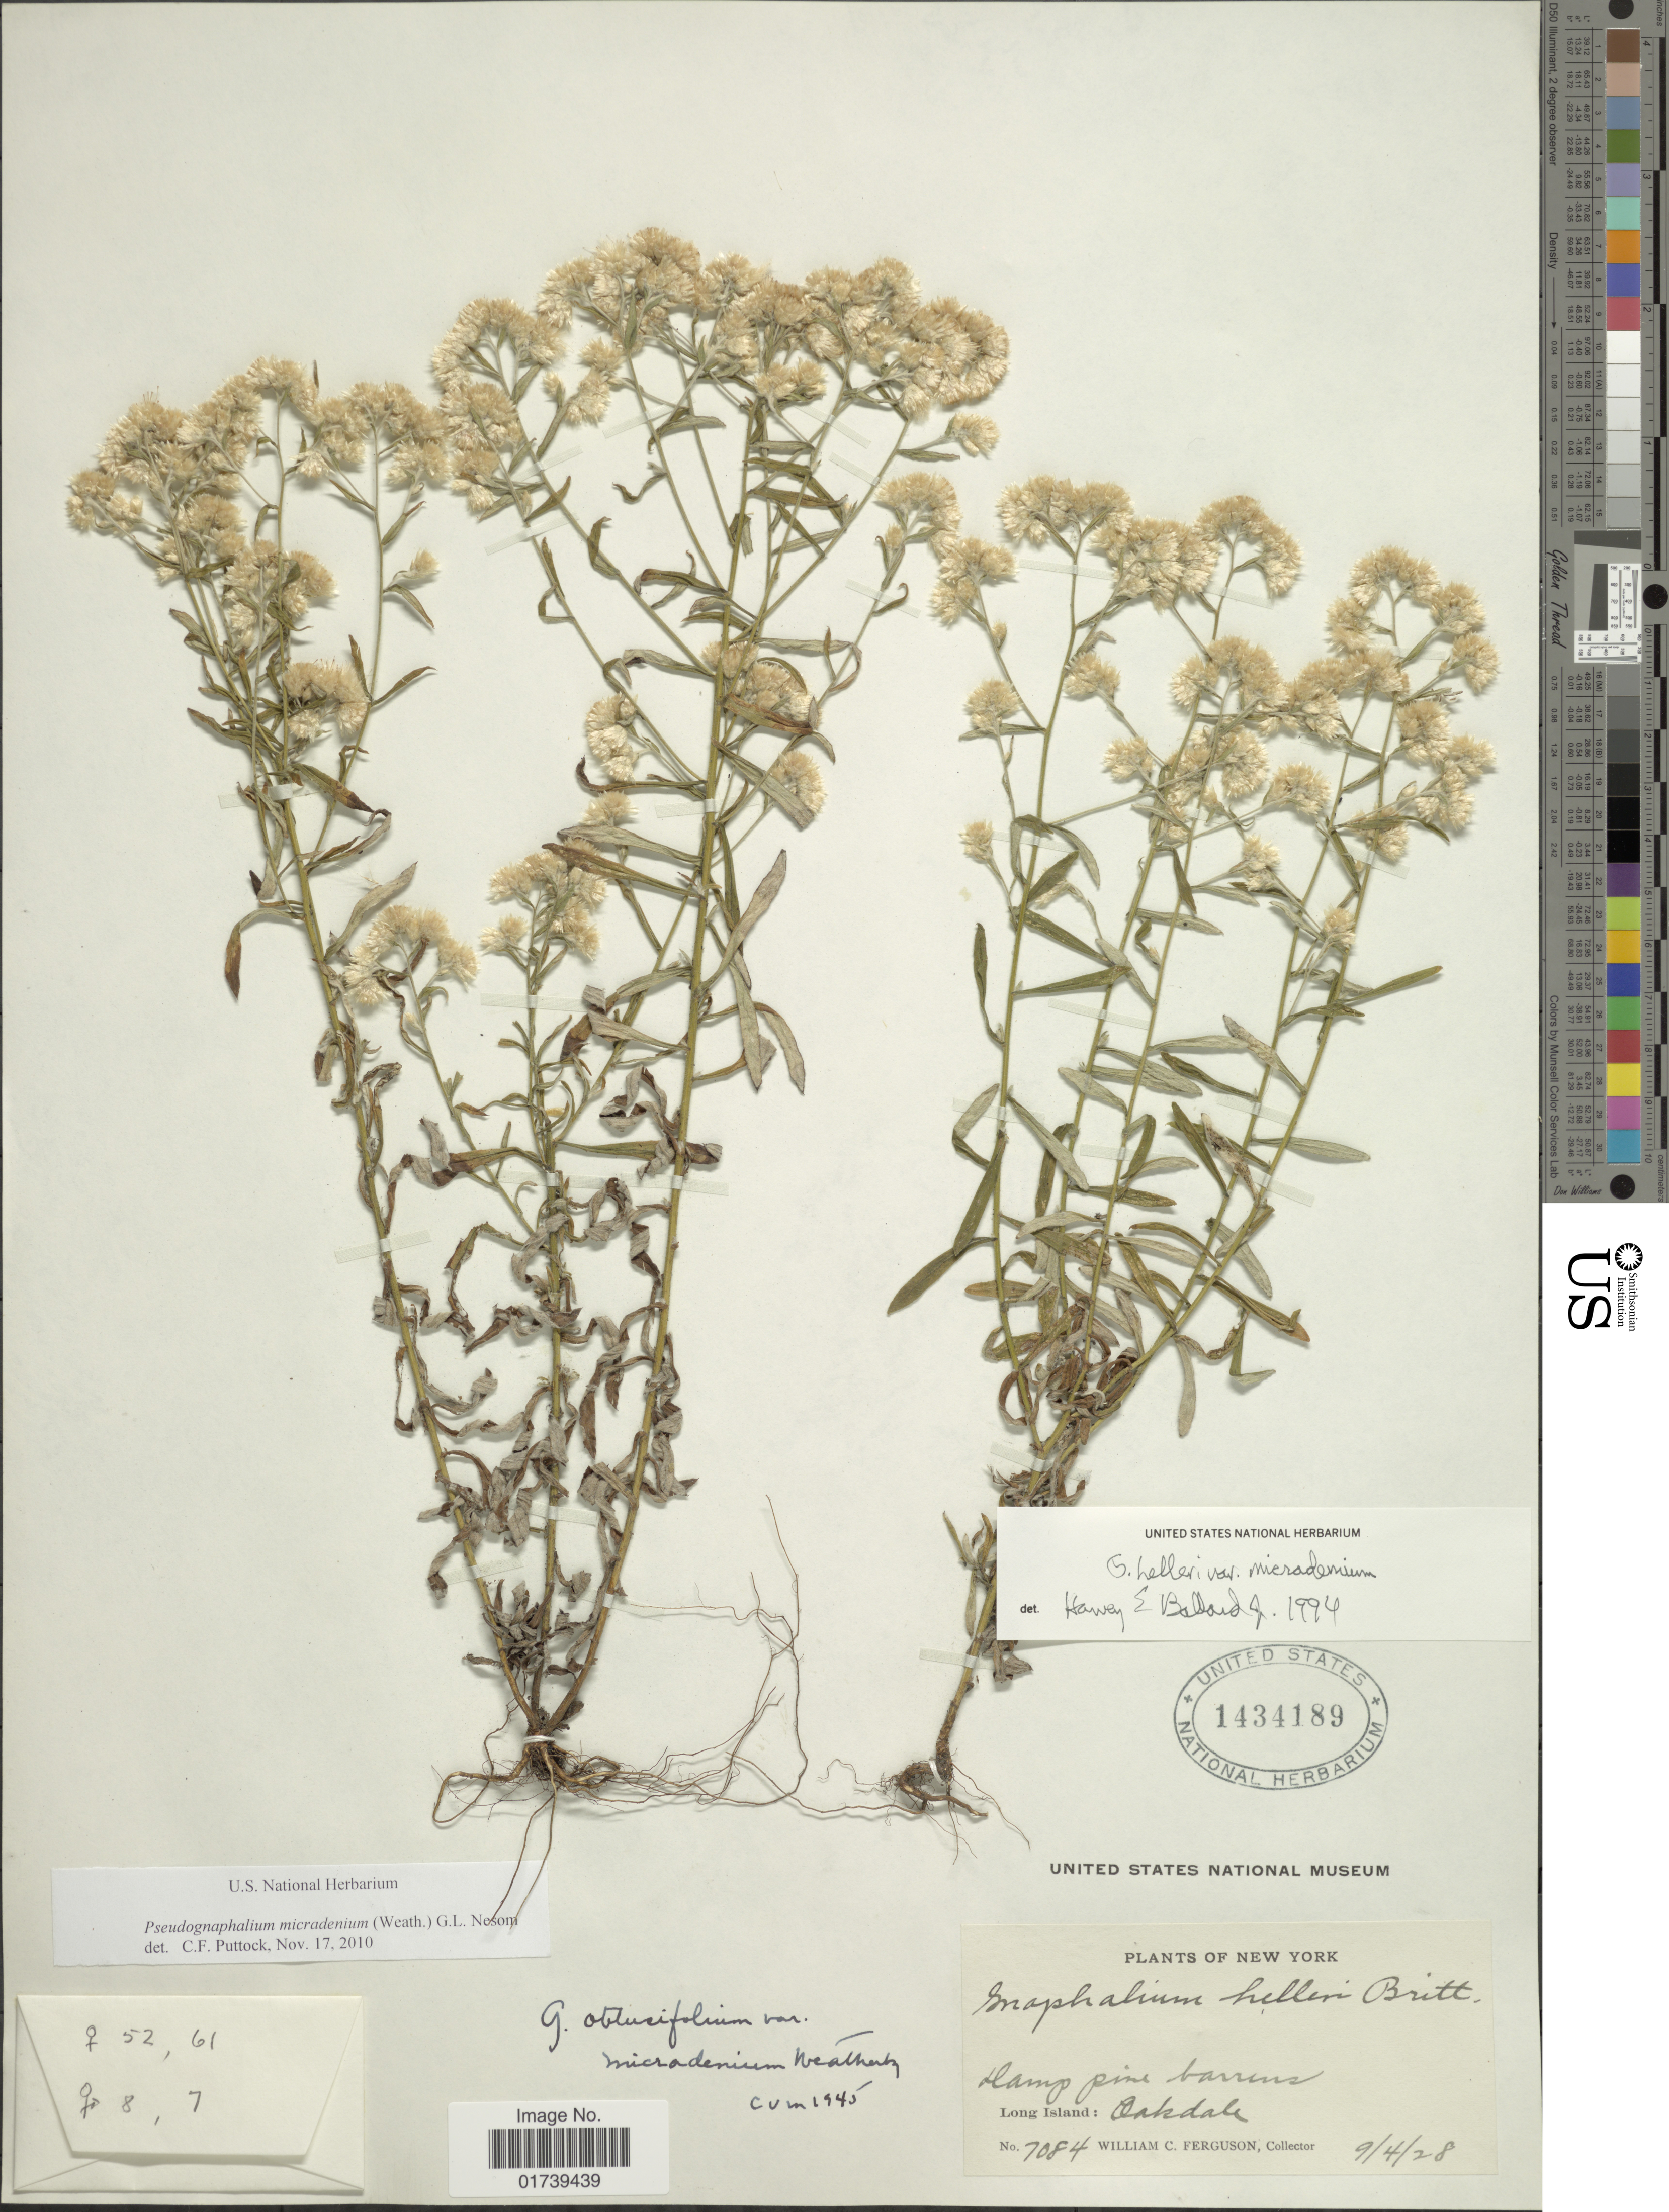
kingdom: Plantae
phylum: Tracheophyta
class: Magnoliopsida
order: Asterales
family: Asteraceae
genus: Pseudognaphalium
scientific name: Pseudognaphalium micradenium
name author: (Weath.) G.L. Nesom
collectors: W. Ferguson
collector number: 7084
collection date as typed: Transcribed d/m/y: 4/9/28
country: United States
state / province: New York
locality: Long Island : Oak dale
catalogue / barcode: US 1434189